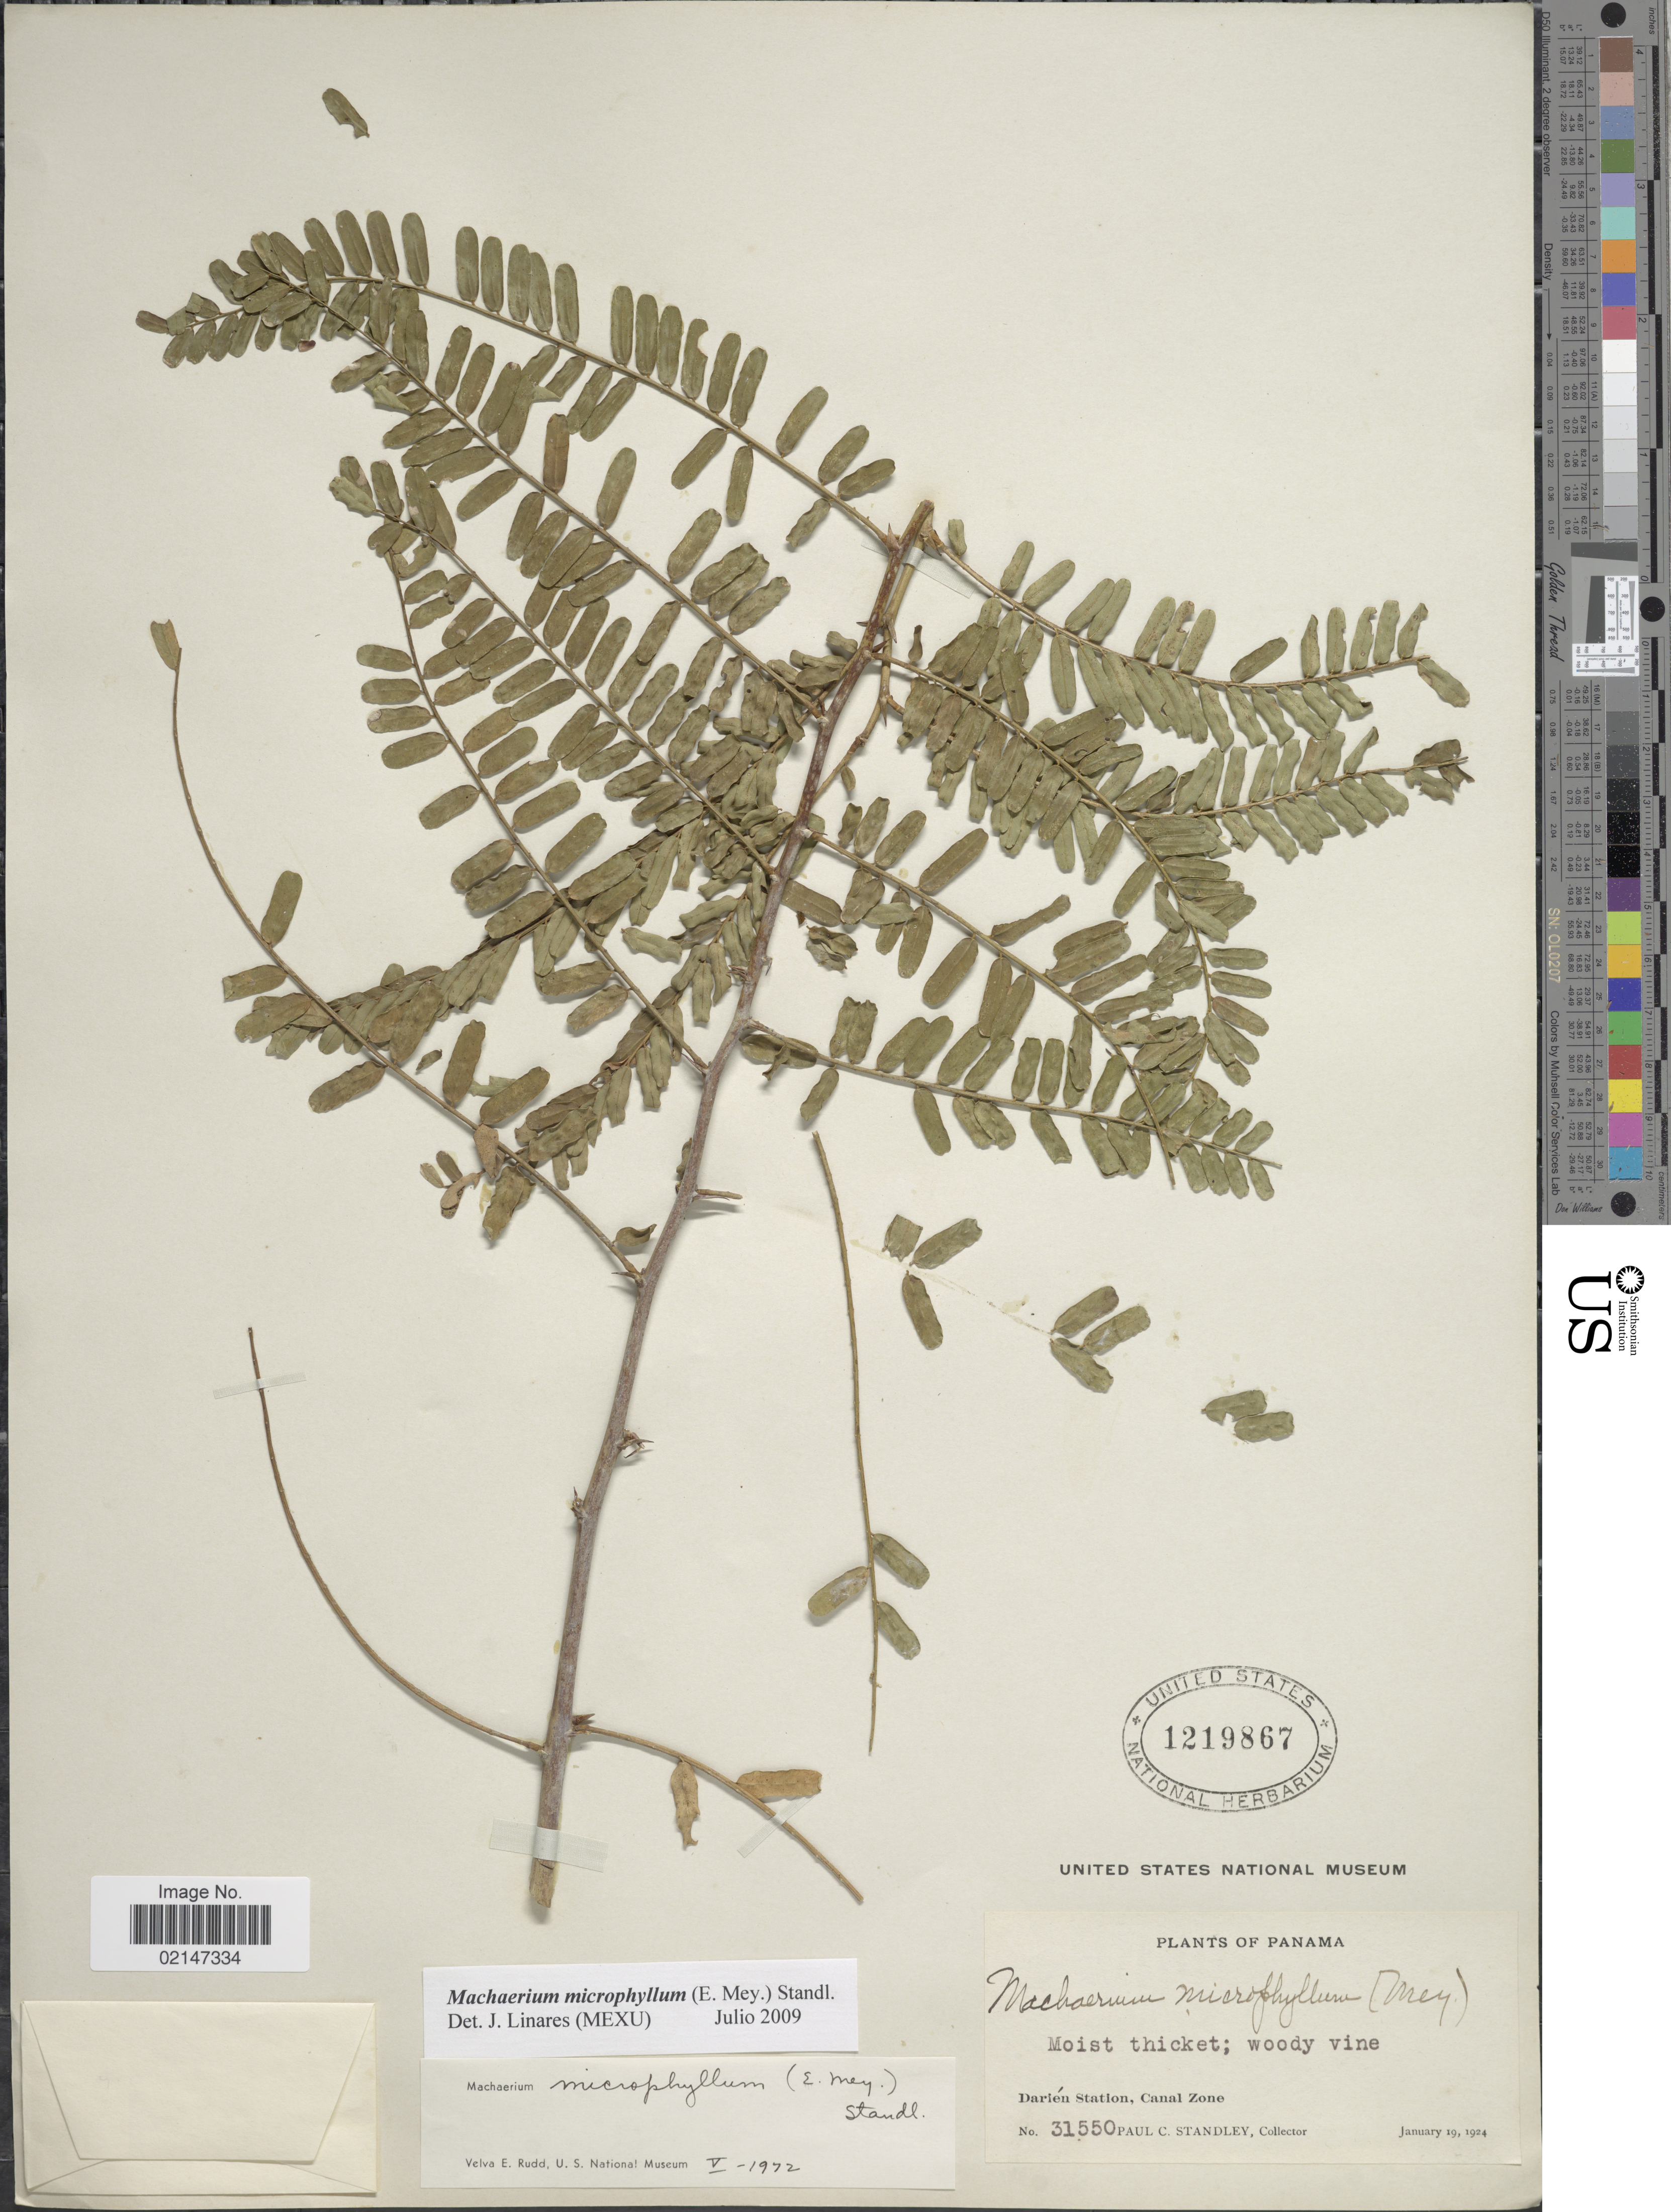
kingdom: Plantae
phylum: Tracheophyta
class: Magnoliopsida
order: Fabales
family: Fabaceae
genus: Machaerium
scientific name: Machaerium microphyllum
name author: Standl.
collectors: P. C. Standley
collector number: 31550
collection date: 1924-01-19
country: Panama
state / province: Colón / Panamá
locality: Moist thicket; Darién Station, Canal Zone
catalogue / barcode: US 1219867